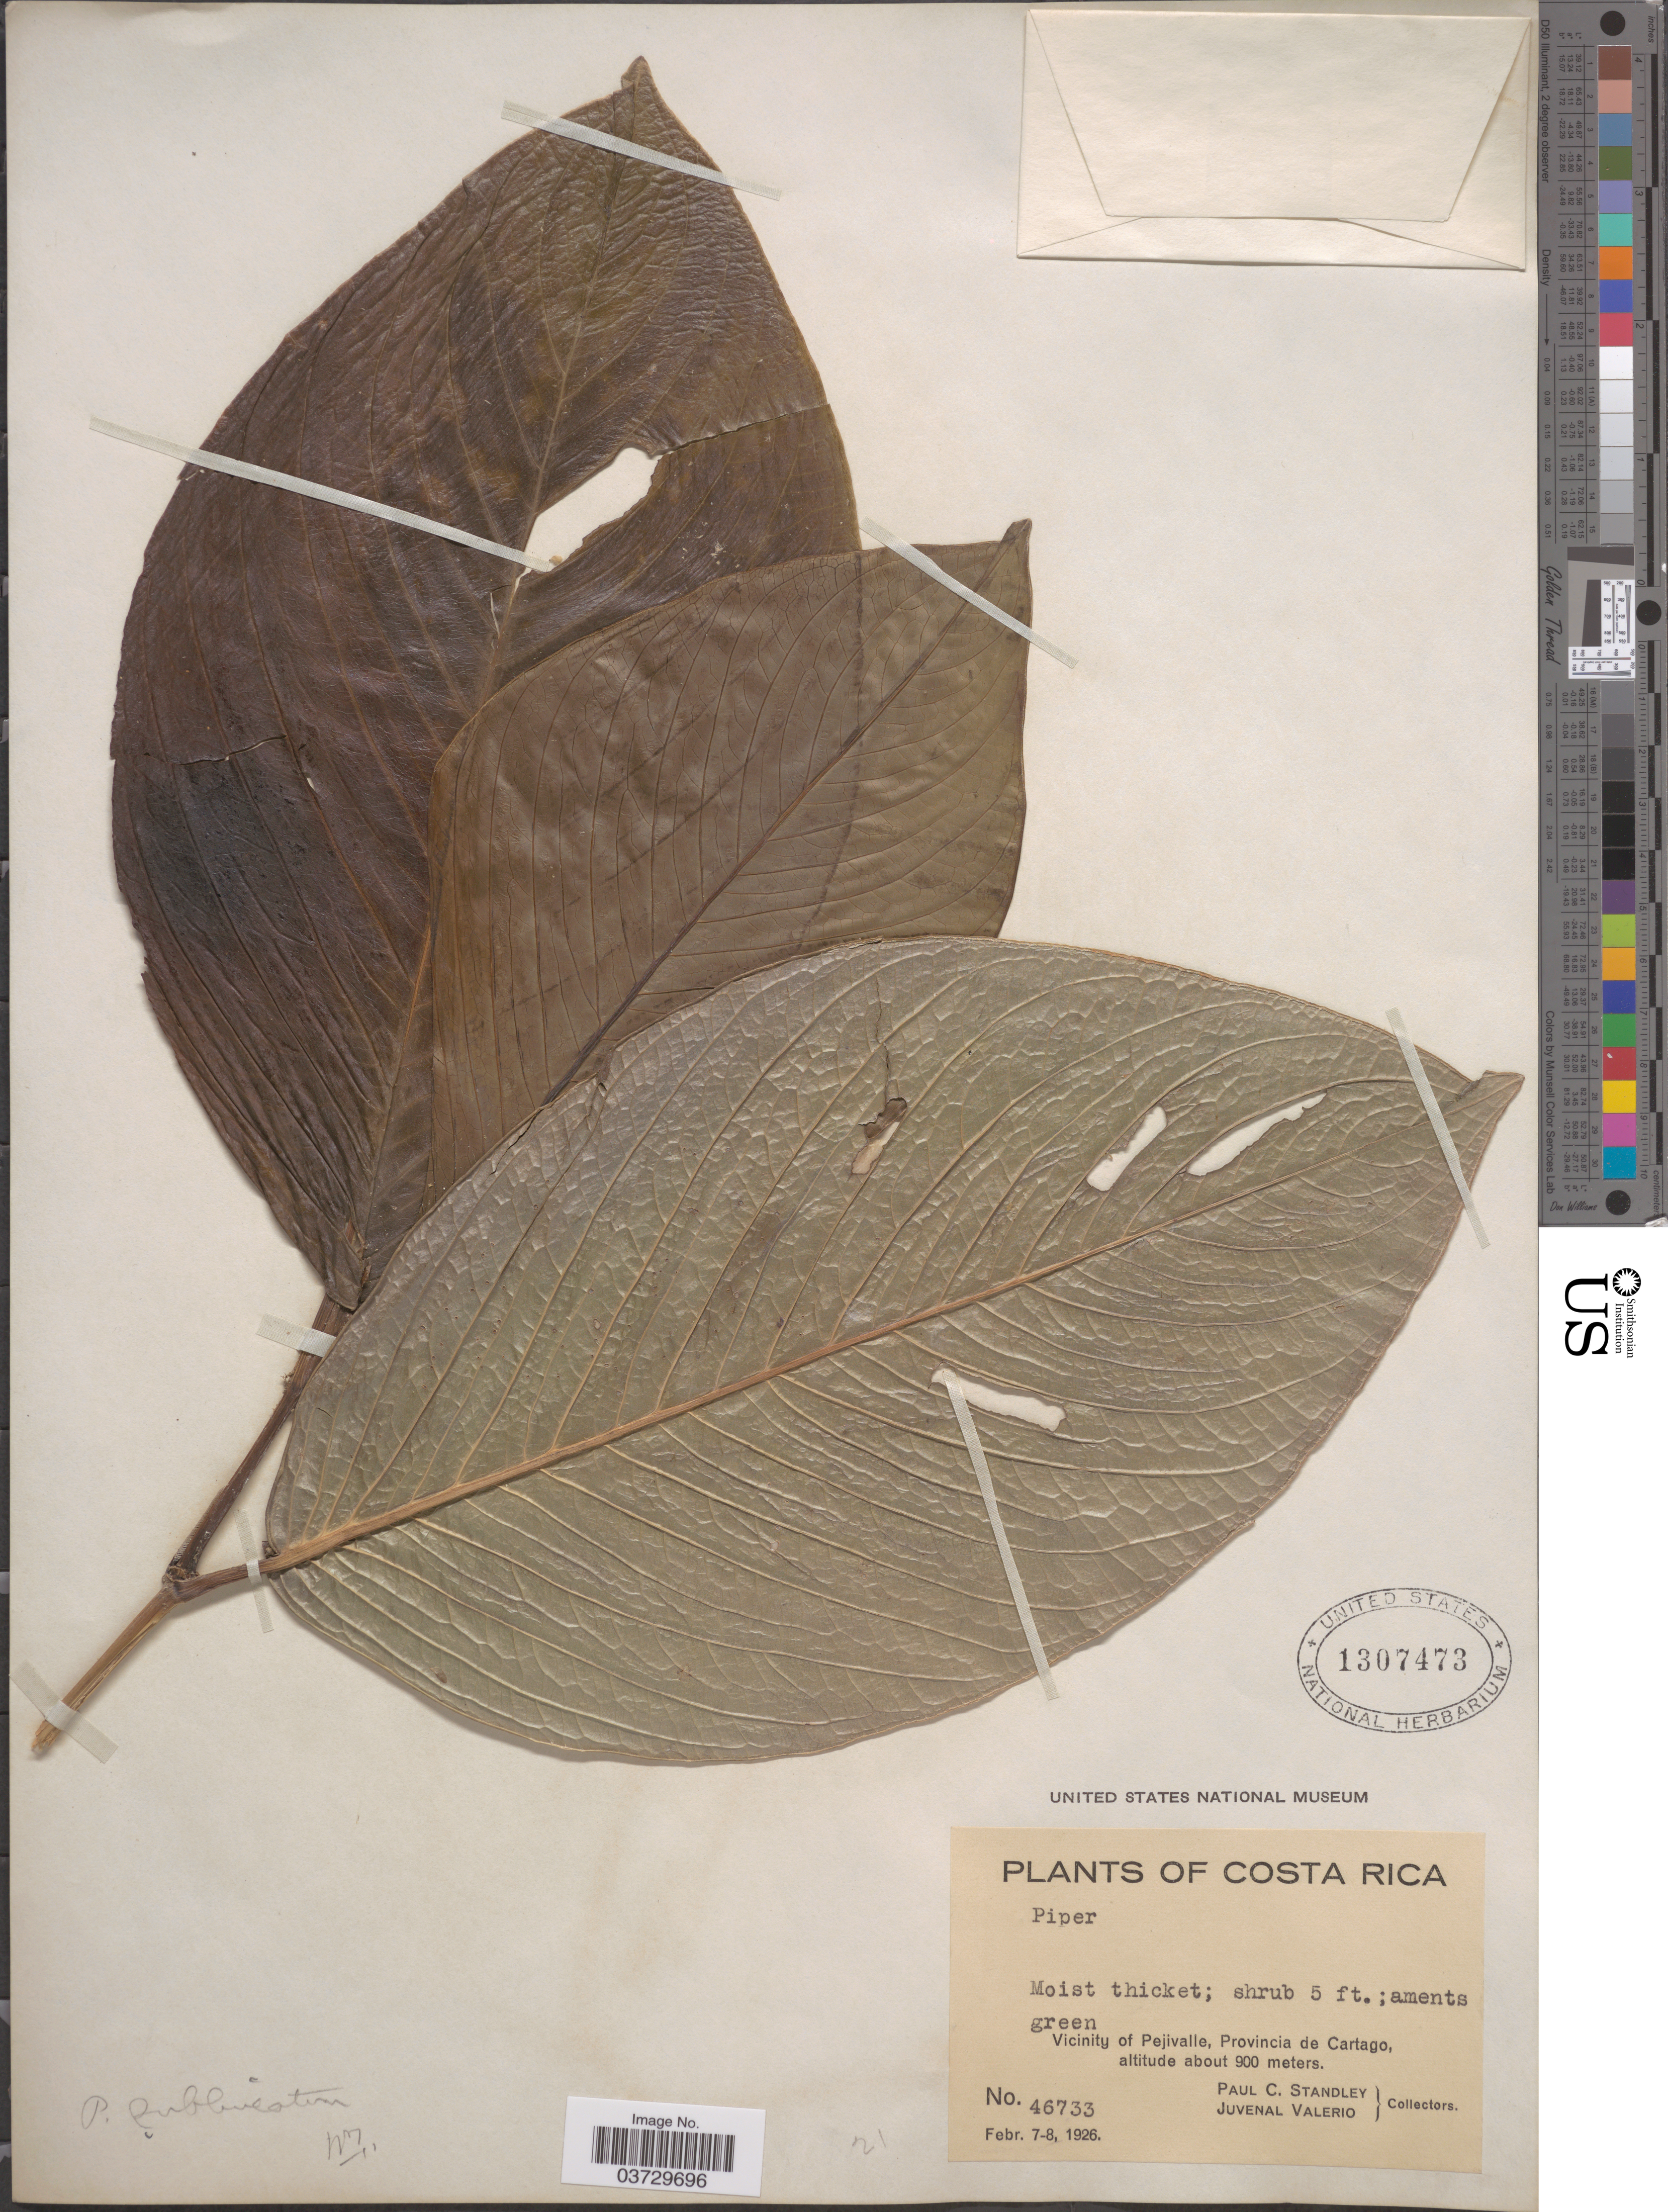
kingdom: Plantae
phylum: Tracheophyta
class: Magnoliopsida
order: Piperales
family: Piperaceae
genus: Piper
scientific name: Piper sublineatum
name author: Kuntze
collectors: P. C. Standley & J. Valerio R.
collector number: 46733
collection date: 1926-02-07/1926-02-08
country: Costa Rica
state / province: Cartago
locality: Vicinity of Pejivalle.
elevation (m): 900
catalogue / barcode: US 1307473